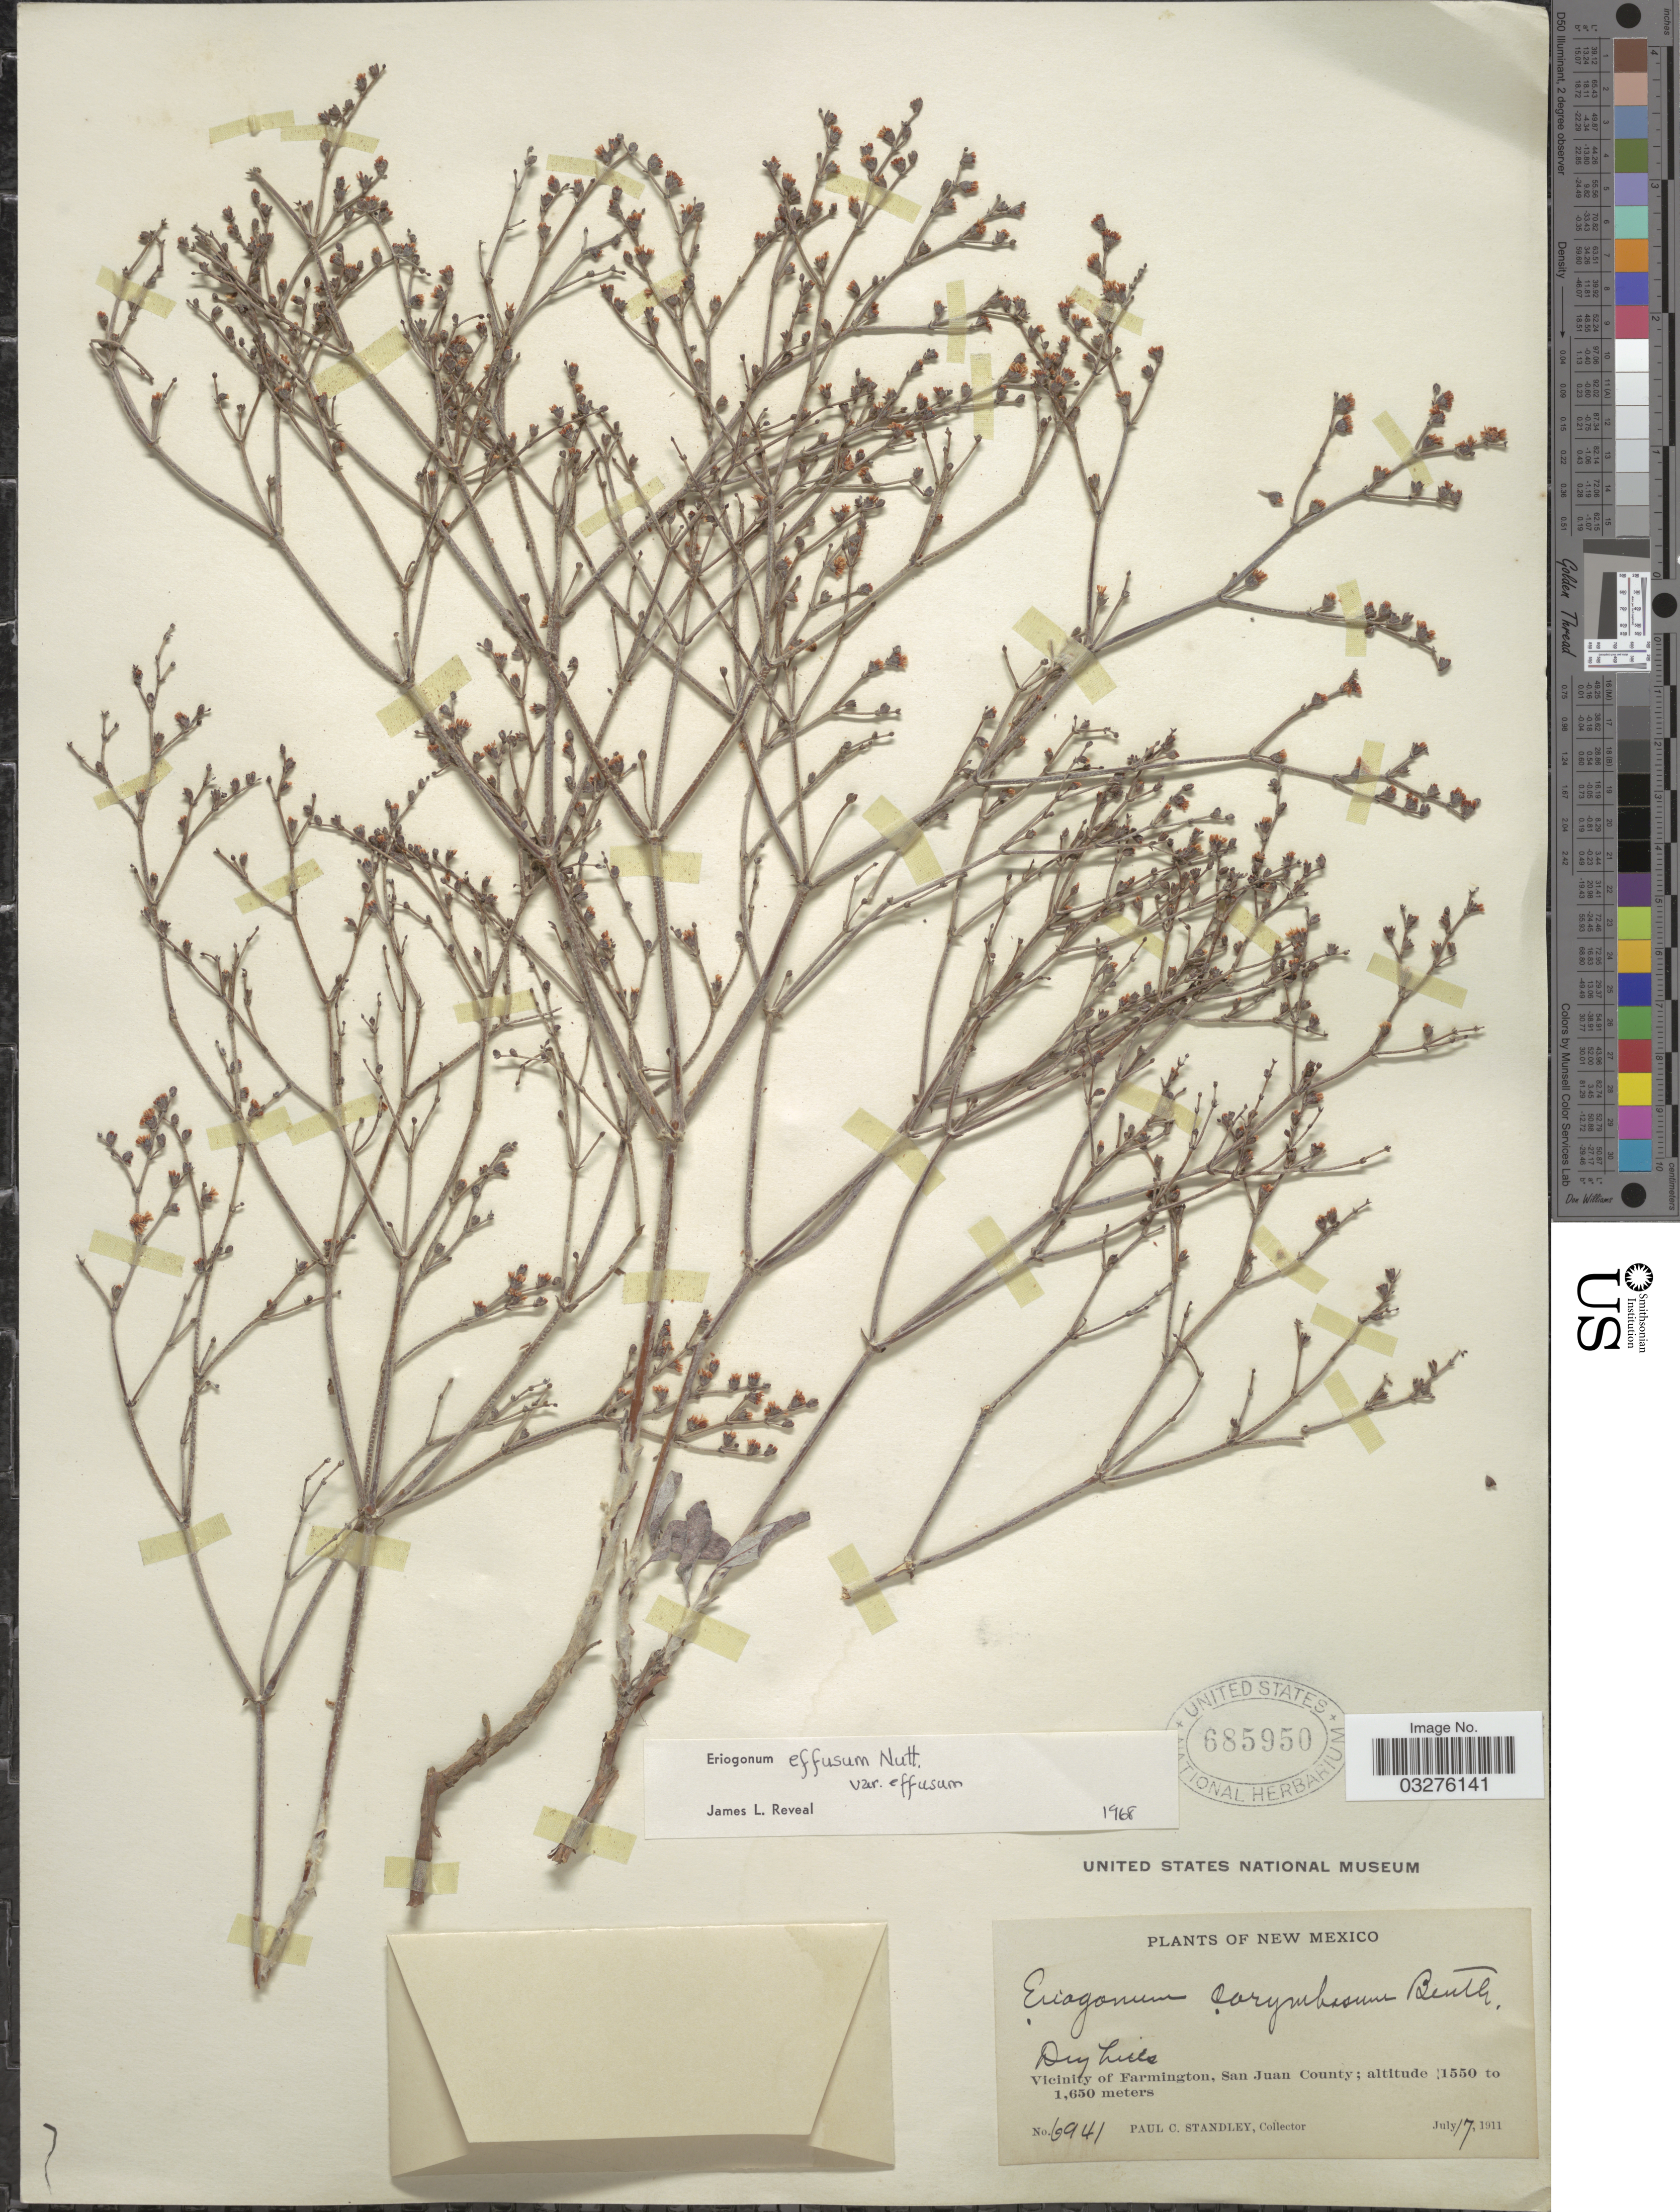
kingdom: Plantae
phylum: Tracheophyta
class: Magnoliopsida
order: Caryophyllales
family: Polygonaceae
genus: Eriogonum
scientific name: Eriogonum effusum var. effusum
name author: Nutt.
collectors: P. C. Standley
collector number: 6941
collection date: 1911-07-17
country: United States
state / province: New Mexico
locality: Vicinity of Farmington, San Juan County.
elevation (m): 1550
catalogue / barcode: US 685950